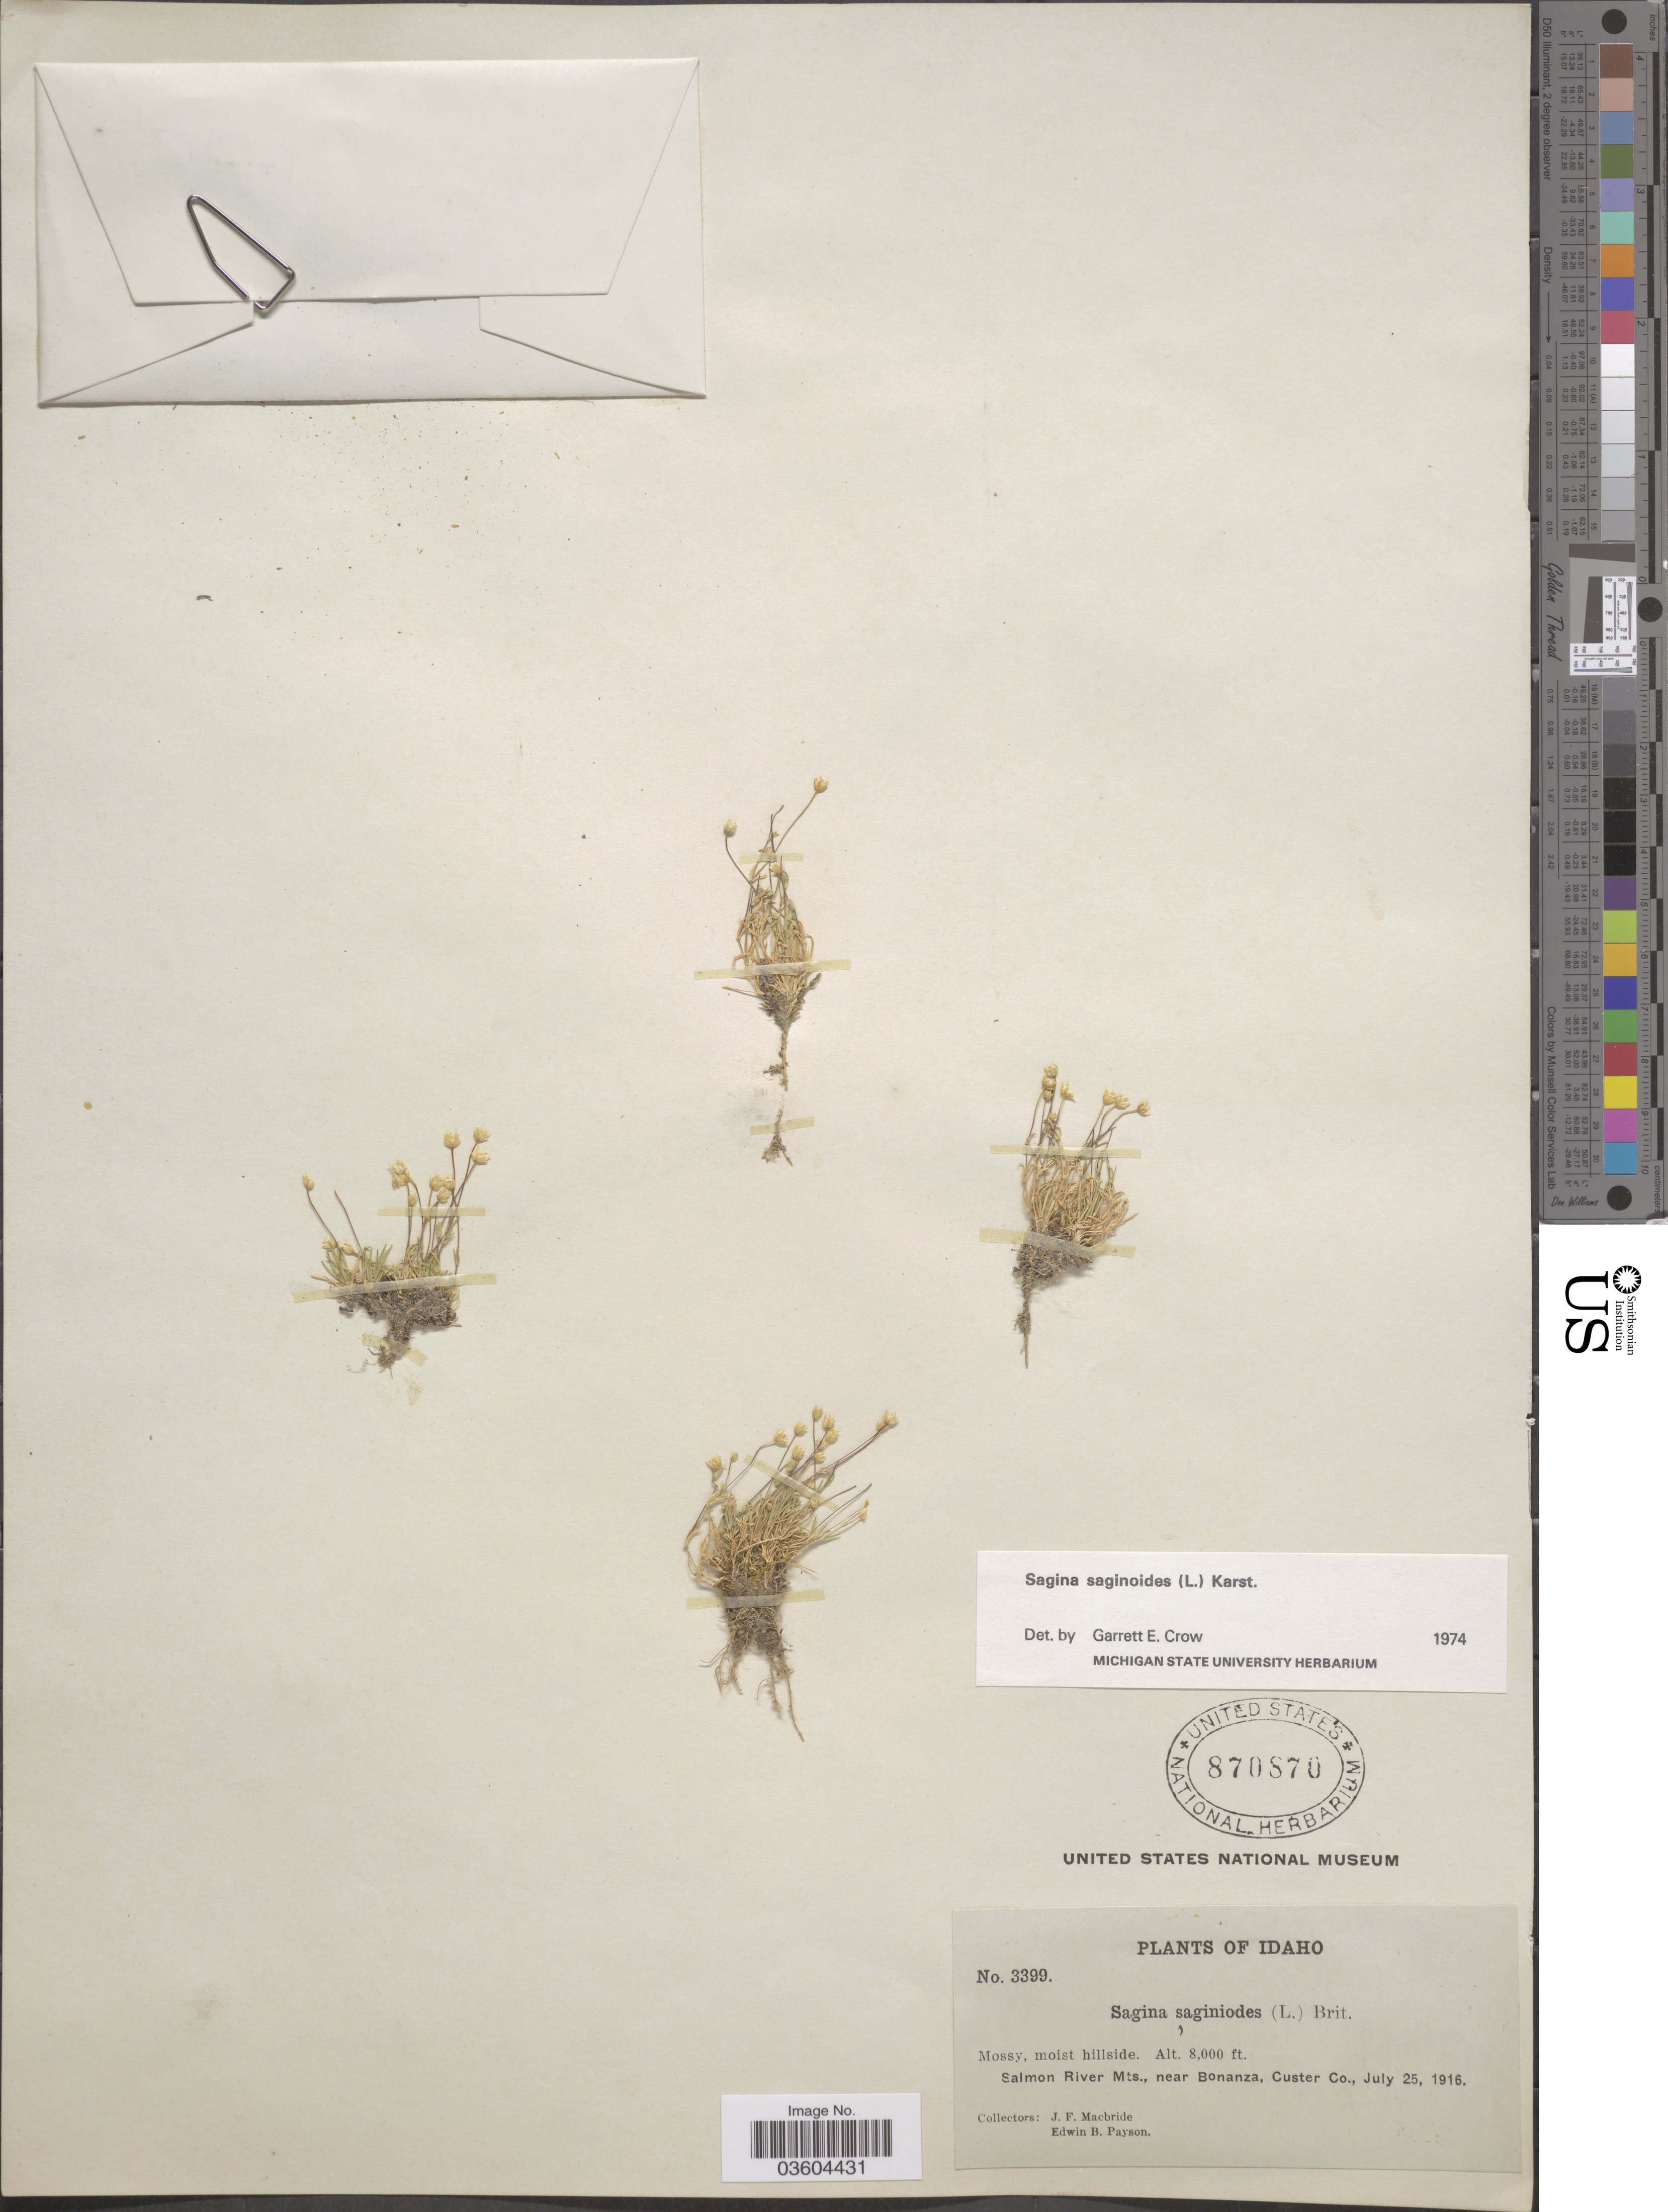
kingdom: Plantae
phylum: Tracheophyta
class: Magnoliopsida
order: Caryophyllales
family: Caryophyllaceae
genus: Sagina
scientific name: Sagina saginoides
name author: (L.) H. Karst.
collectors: J. F. Macbride & E. B. Payson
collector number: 3399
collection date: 1916-07-25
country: United States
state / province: Idaho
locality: Salmon River Mts., near Bonanza, Custer Co.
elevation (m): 2438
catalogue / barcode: US 870870